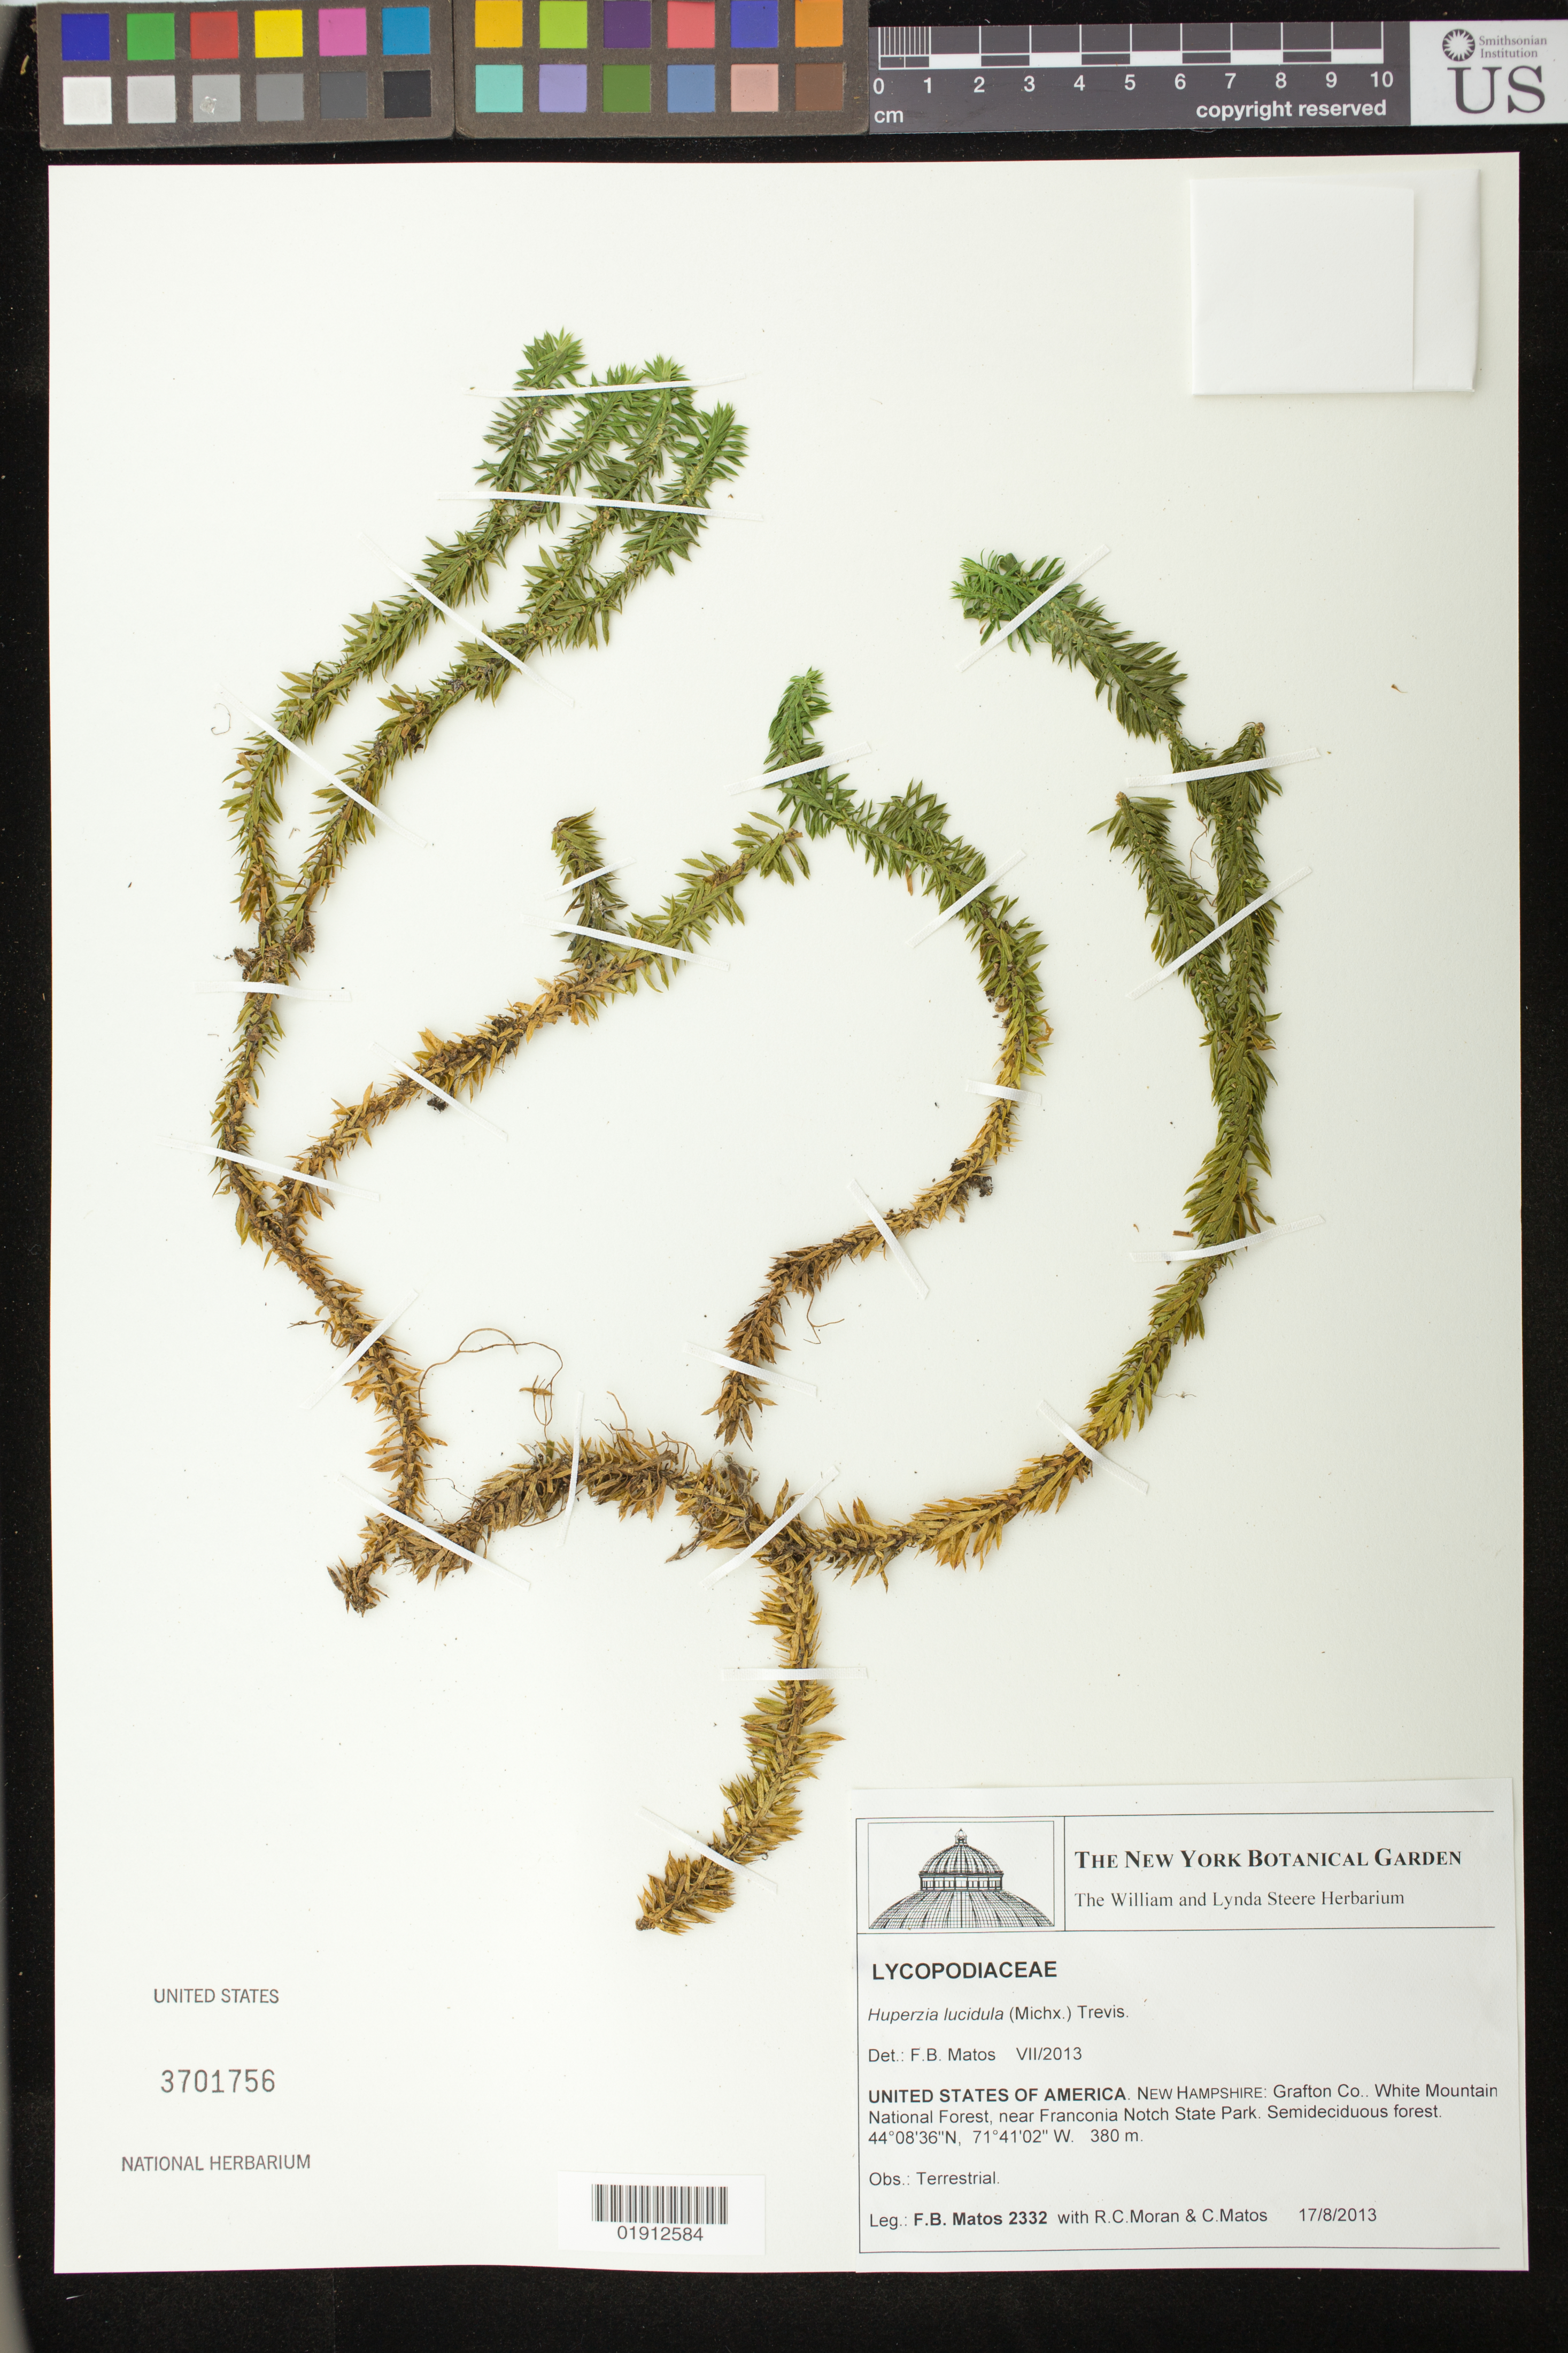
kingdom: Plantae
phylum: Tracheophyta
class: Lycopodiopsida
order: Lycopodiales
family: Lycopodiaceae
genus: Huperzia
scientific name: Huperzia lucidula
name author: (Michx.) Trevis.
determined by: Matos, F. B.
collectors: F. Matos, R. C. Moran & C. Matos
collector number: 2332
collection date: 2013-08-17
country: United States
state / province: New Hampshire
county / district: Grafton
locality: White Mountain National Forest, near Franconia Notch State Park.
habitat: Terrestrial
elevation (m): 380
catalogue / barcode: US 3701756